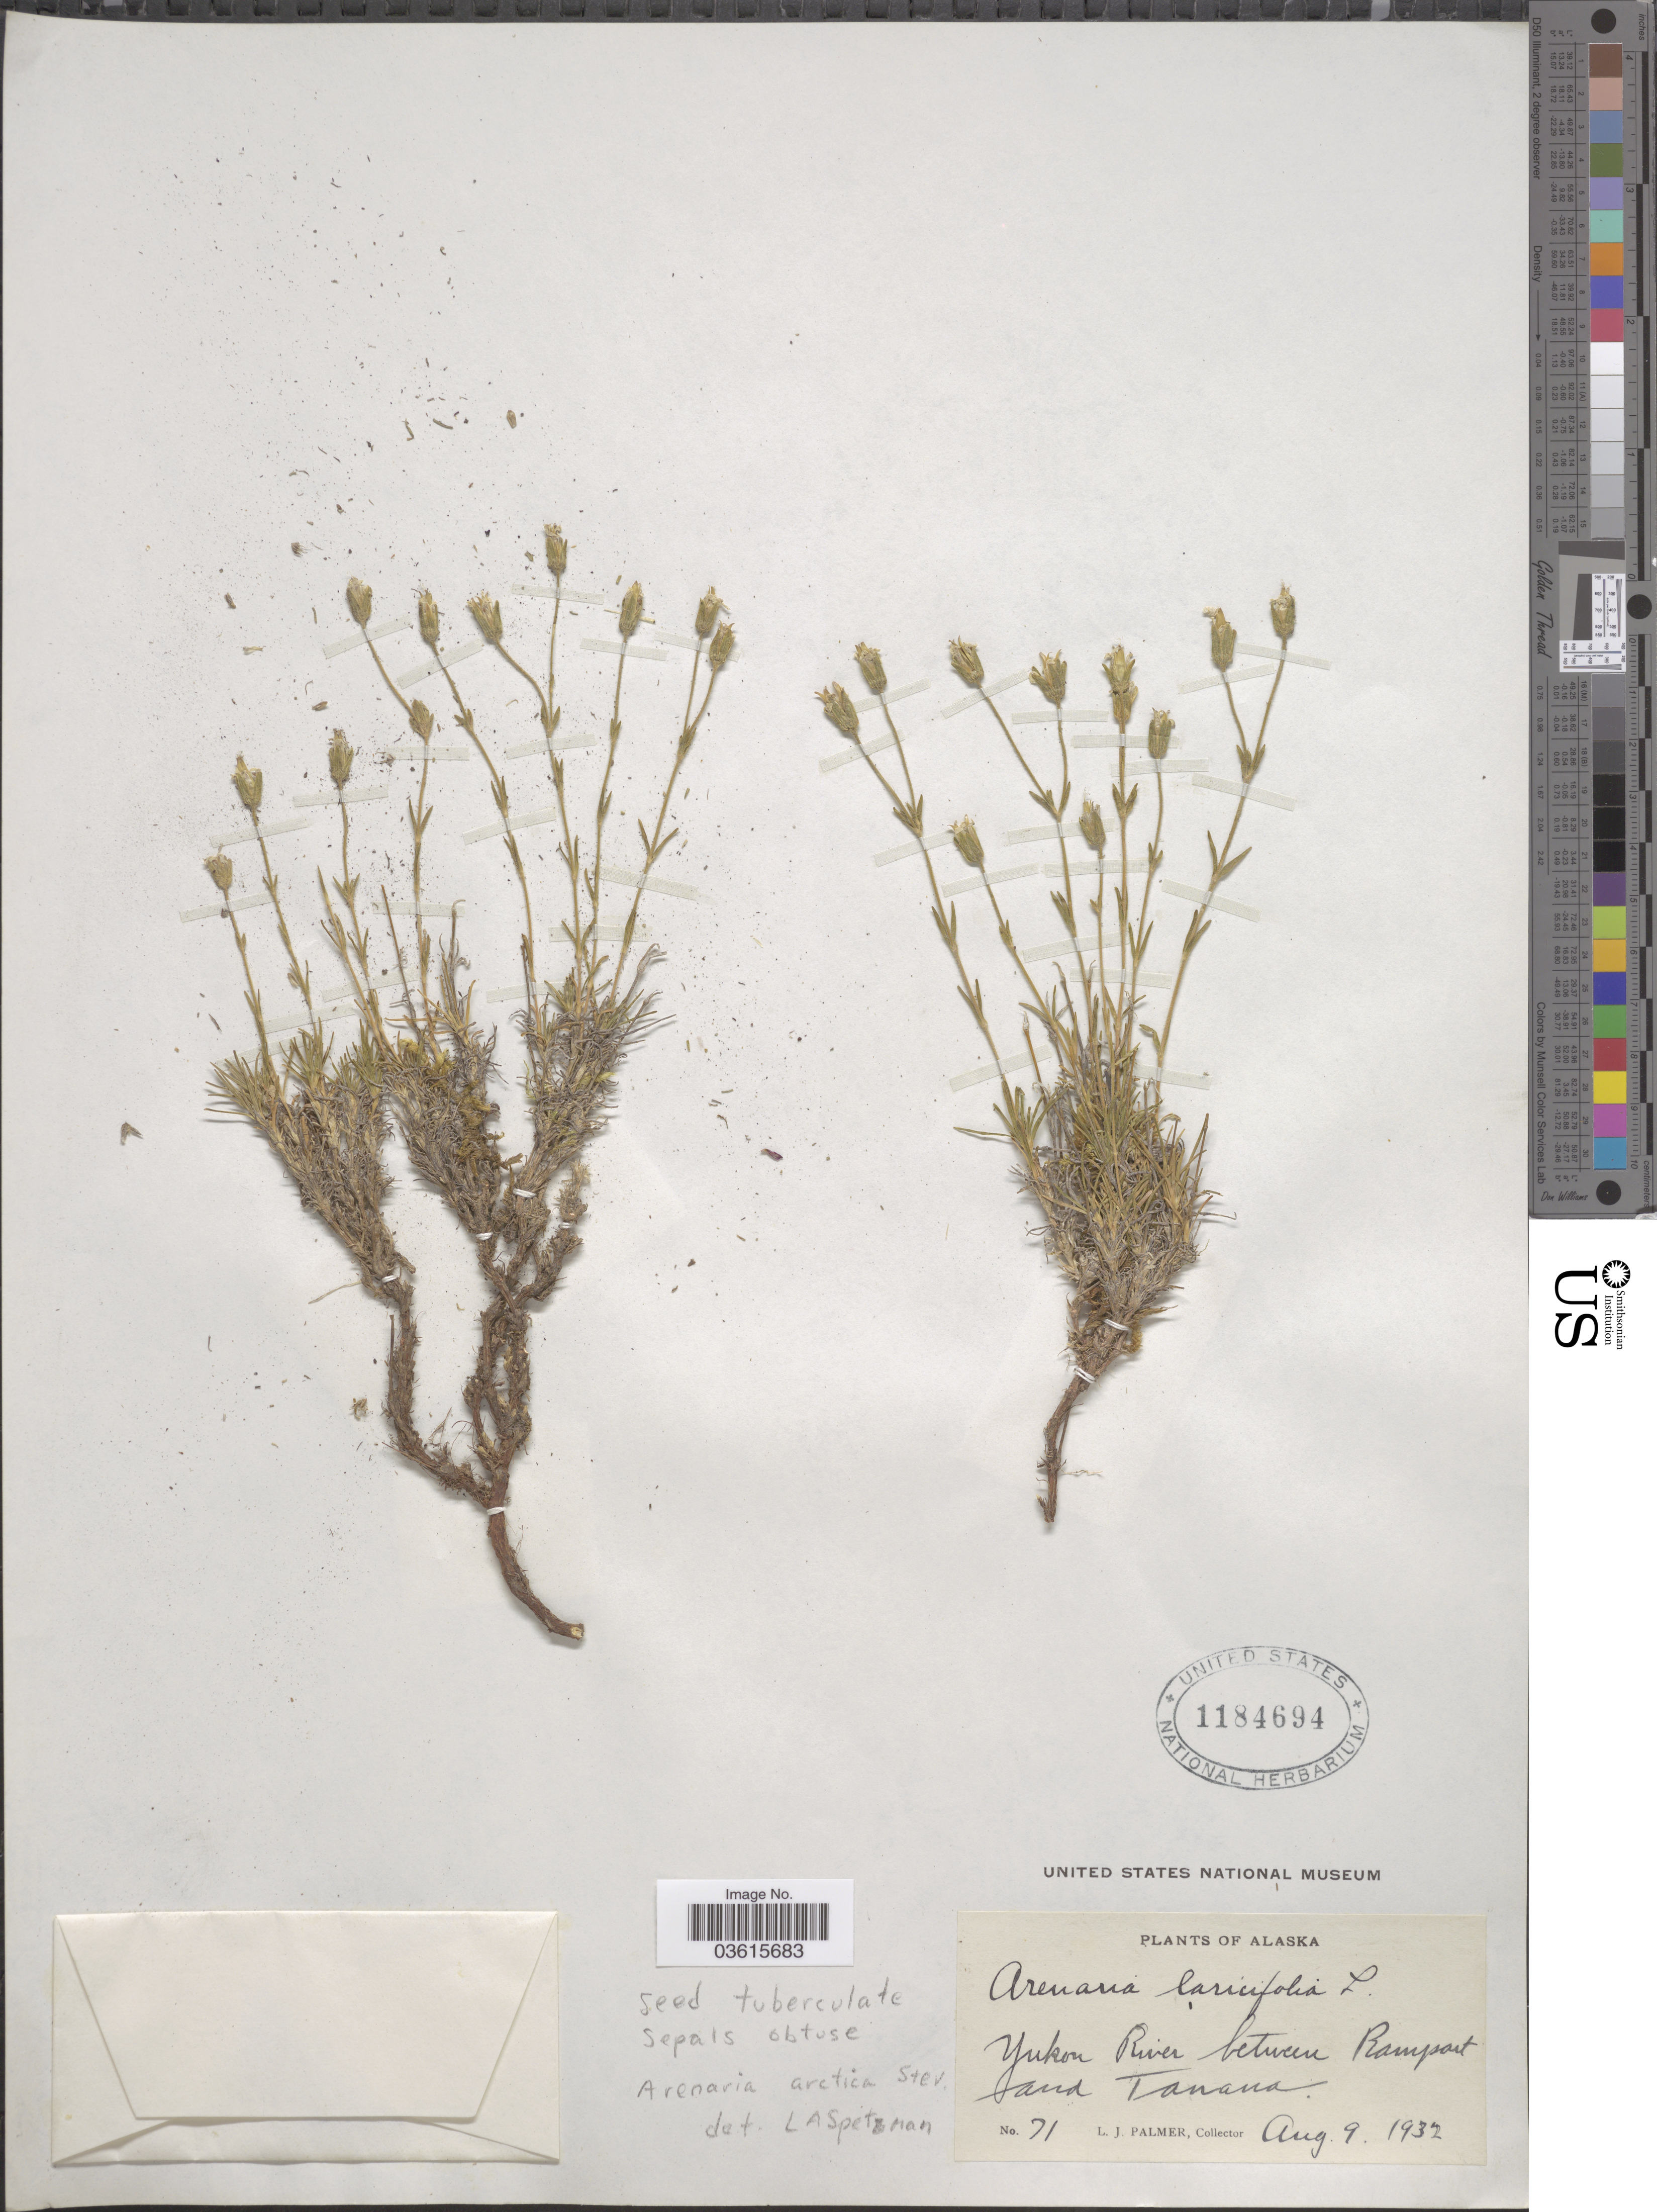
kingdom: Plantae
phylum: Tracheophyta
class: Magnoliopsida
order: Caryophyllales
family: Caryophyllaceae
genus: Cherleria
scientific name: Cherleria arctica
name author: (Steven ex Ser.) A.J. Moore & Dillenb.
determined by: Strong, M. T., (US), Smithsonian Institution - National Museum of Natural History (UNITED STATES)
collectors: L. J. Palmer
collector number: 71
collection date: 1932-08-09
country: United States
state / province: Alaska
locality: Yukon River between Rampart and Tanana.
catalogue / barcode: US 1184694